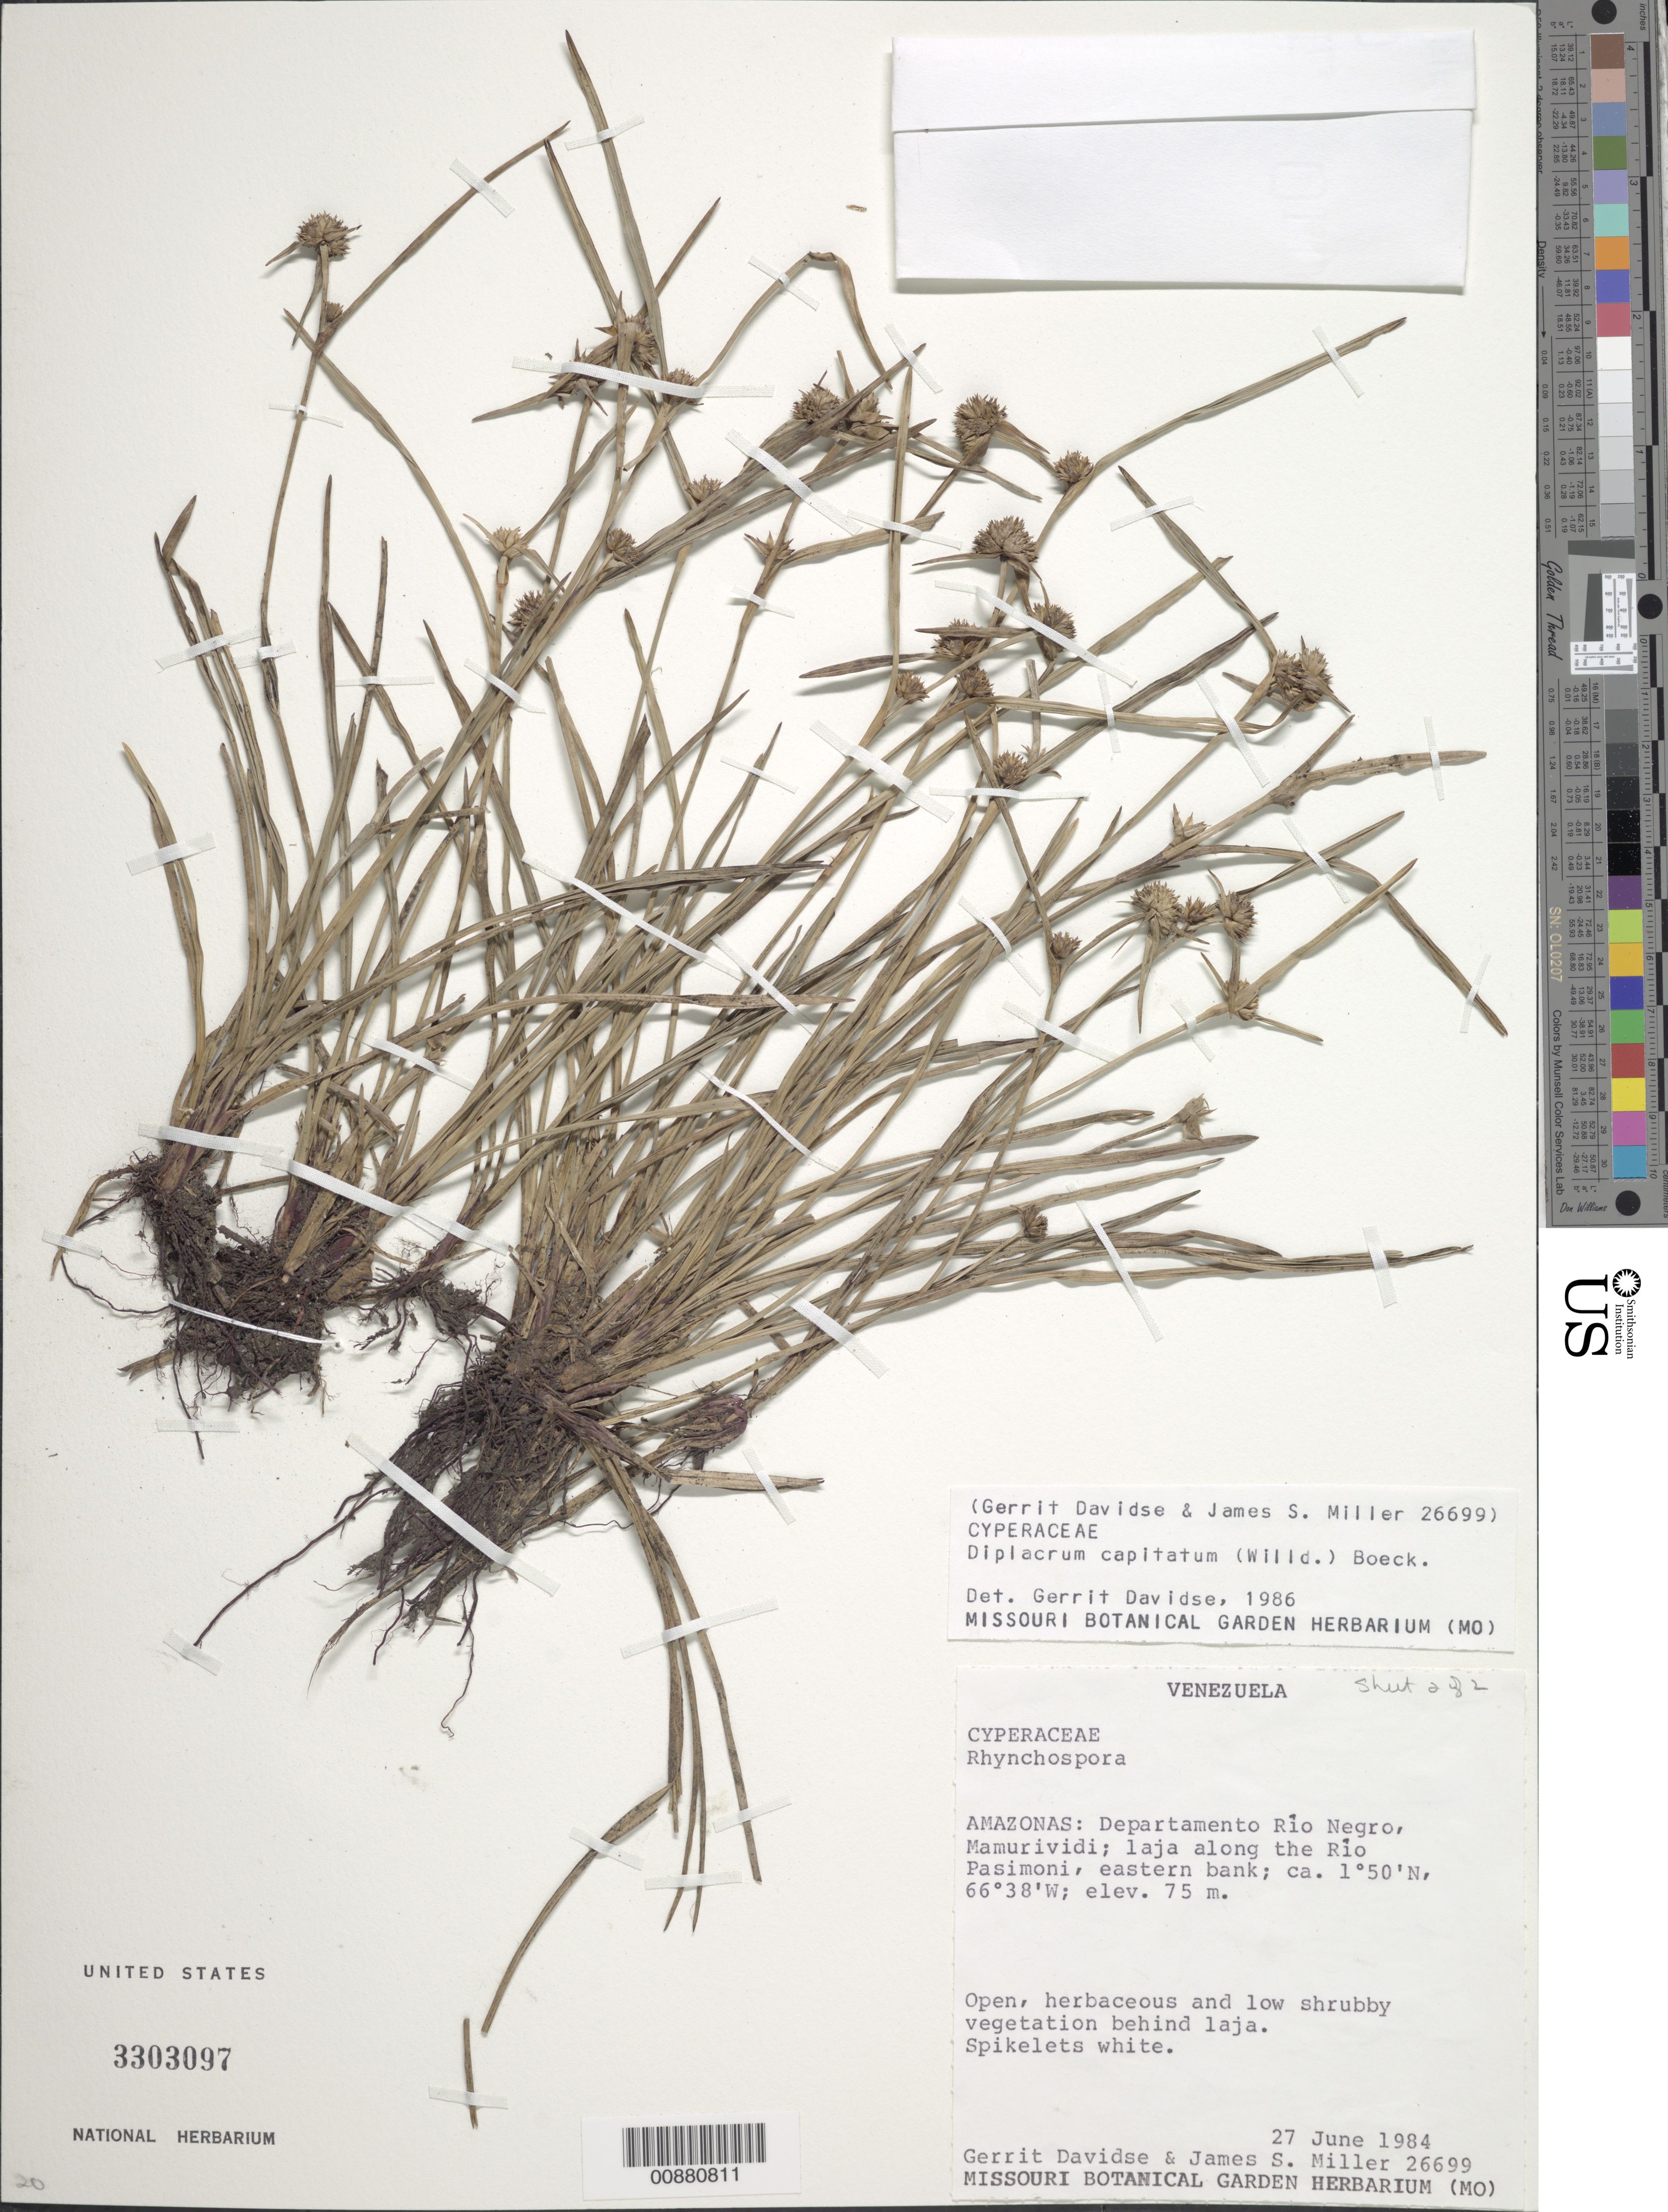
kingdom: Plantae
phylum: Tracheophyta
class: Liliopsida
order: Poales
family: Cyperaceae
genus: Diplacrum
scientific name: Diplacrum capitatum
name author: (Willd.) Boeckeler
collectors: G. Davidse & J. S. Miller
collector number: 26699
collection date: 1984-06-27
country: Venezuela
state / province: Amazonas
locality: Departamento Rio Negro, Mamurividi; laja along the Rio Passimoni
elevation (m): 75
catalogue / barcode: US 3303097